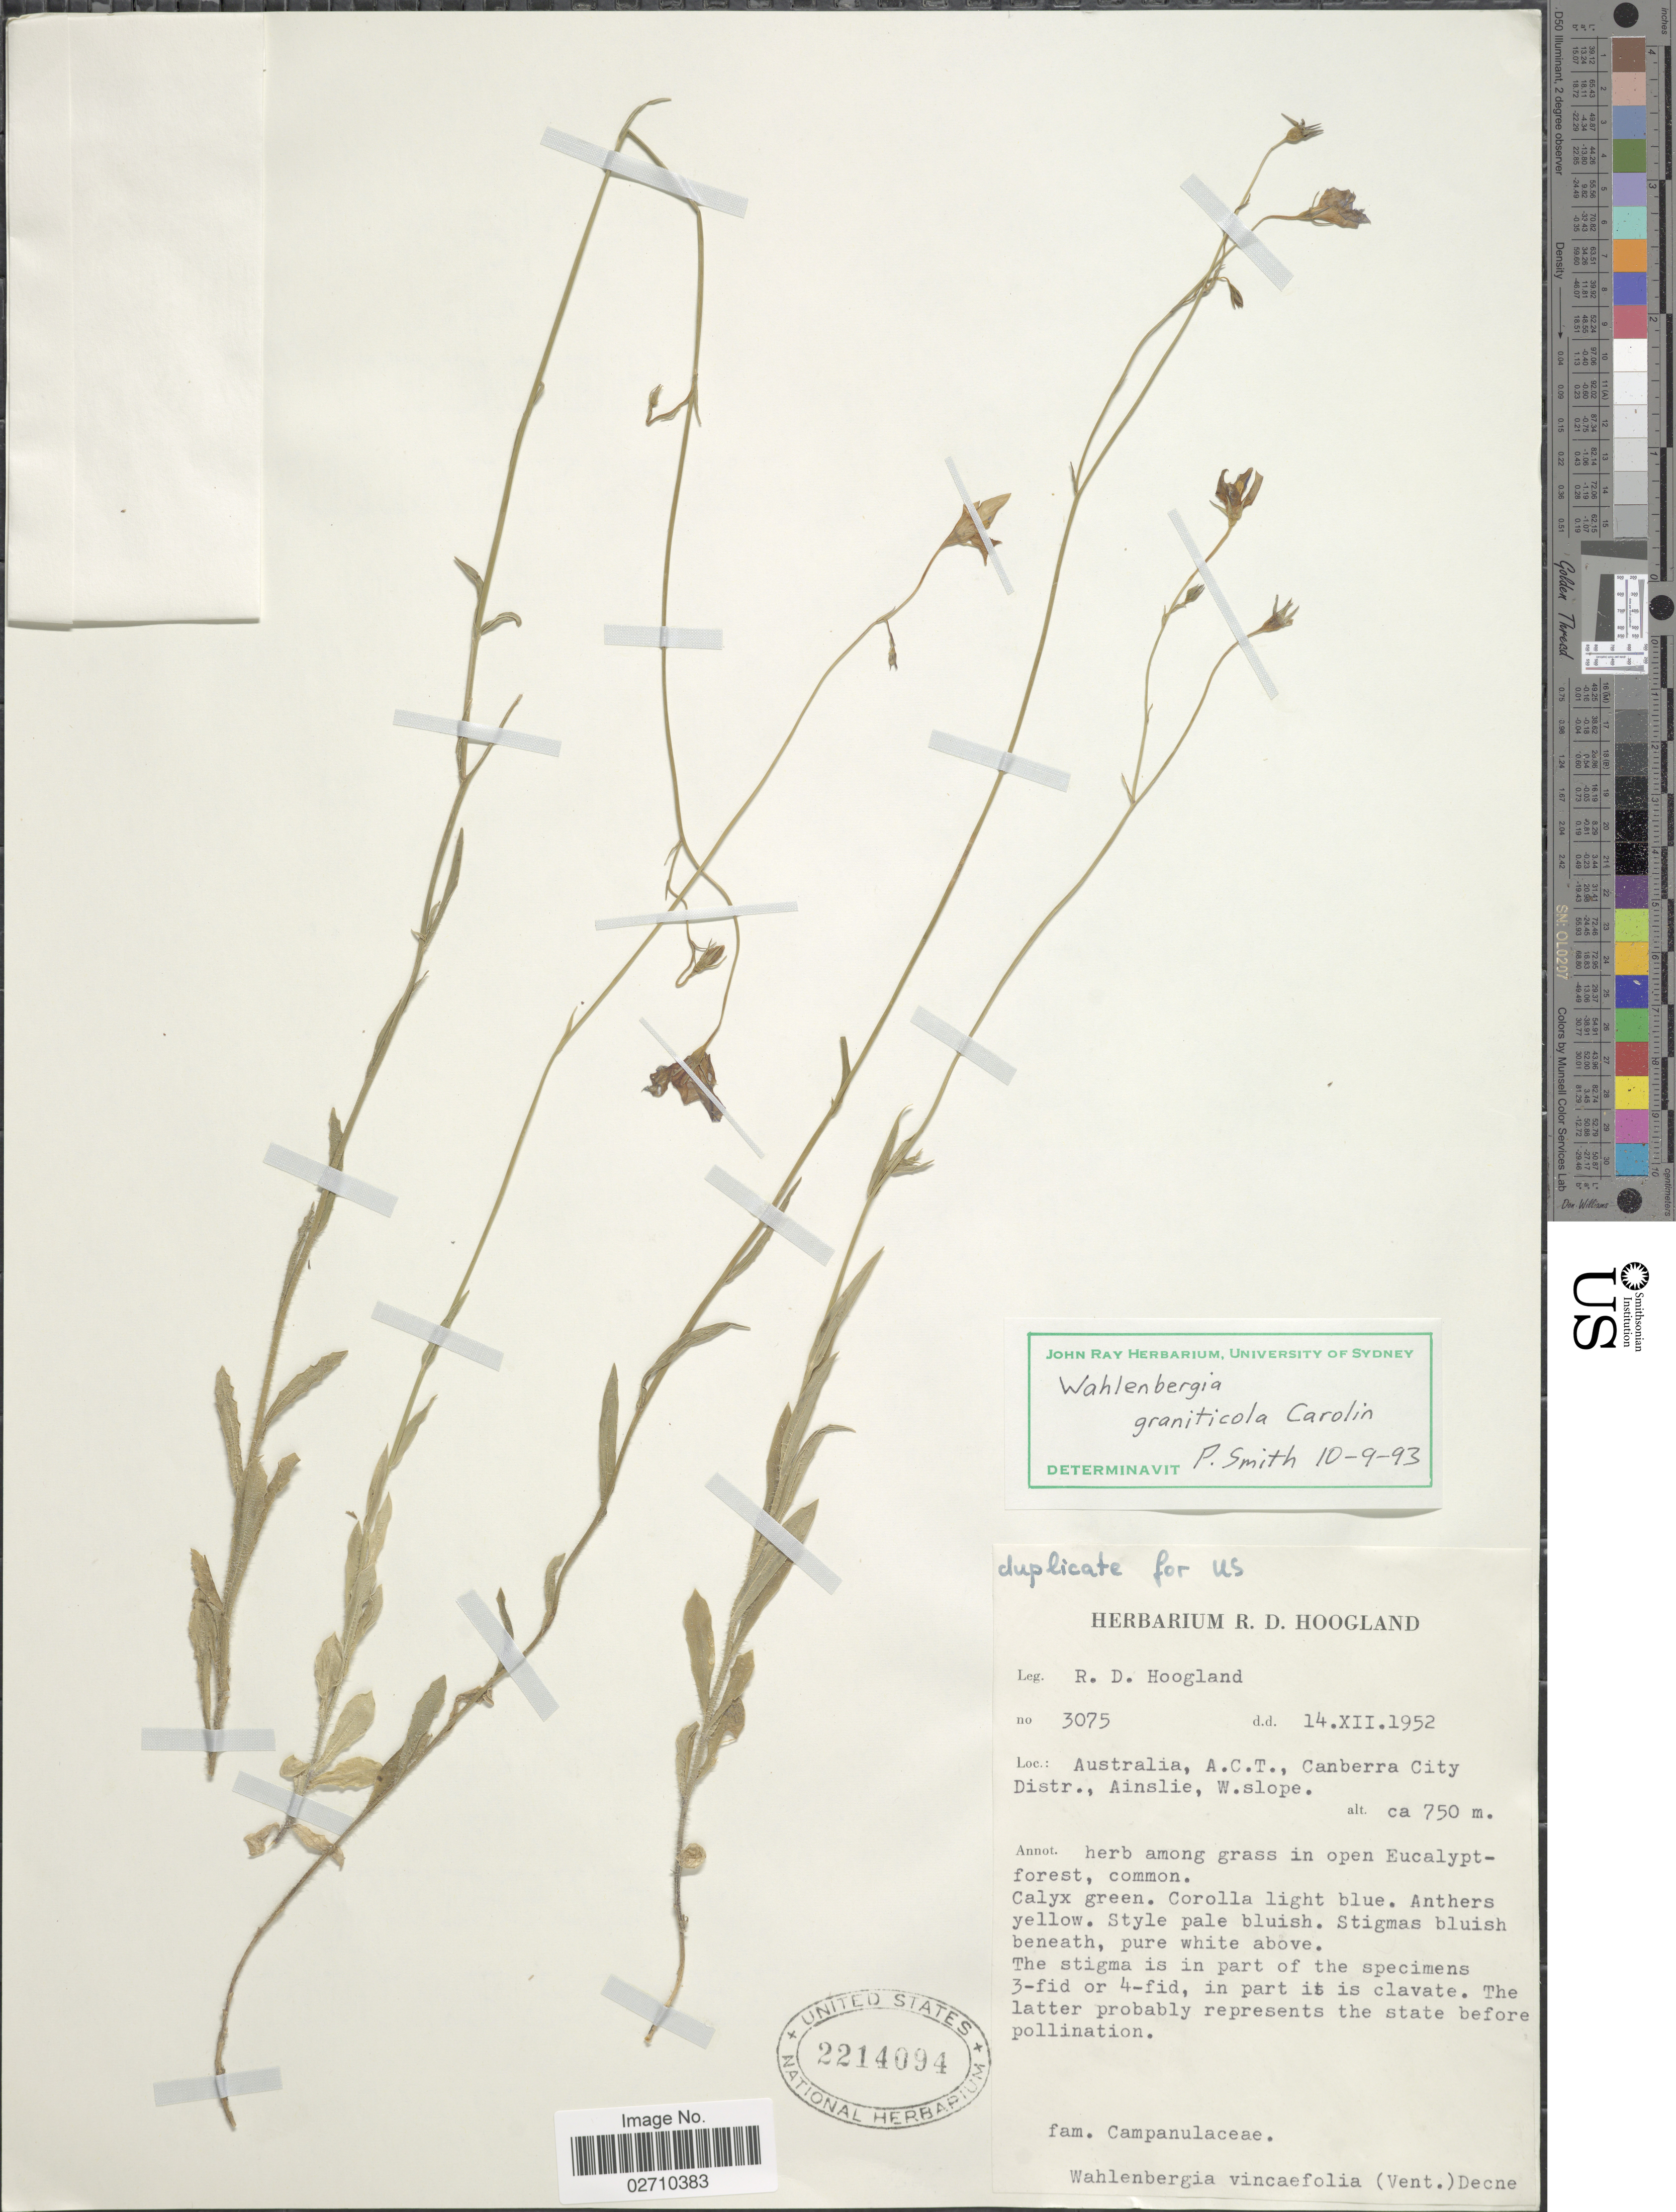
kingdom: Plantae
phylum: Tracheophyta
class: Magnoliopsida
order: Asterales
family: Campanulaceae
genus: Wahlenbergia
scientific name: Wahlenbergia graniticola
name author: Carolin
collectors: R. D. Hoogland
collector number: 3075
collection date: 1952-12-14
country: Australia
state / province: Australian Capital Territory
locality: A.C.T., Canberra City Distr., Ainslie, W. slope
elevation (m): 750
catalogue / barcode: US 2214094